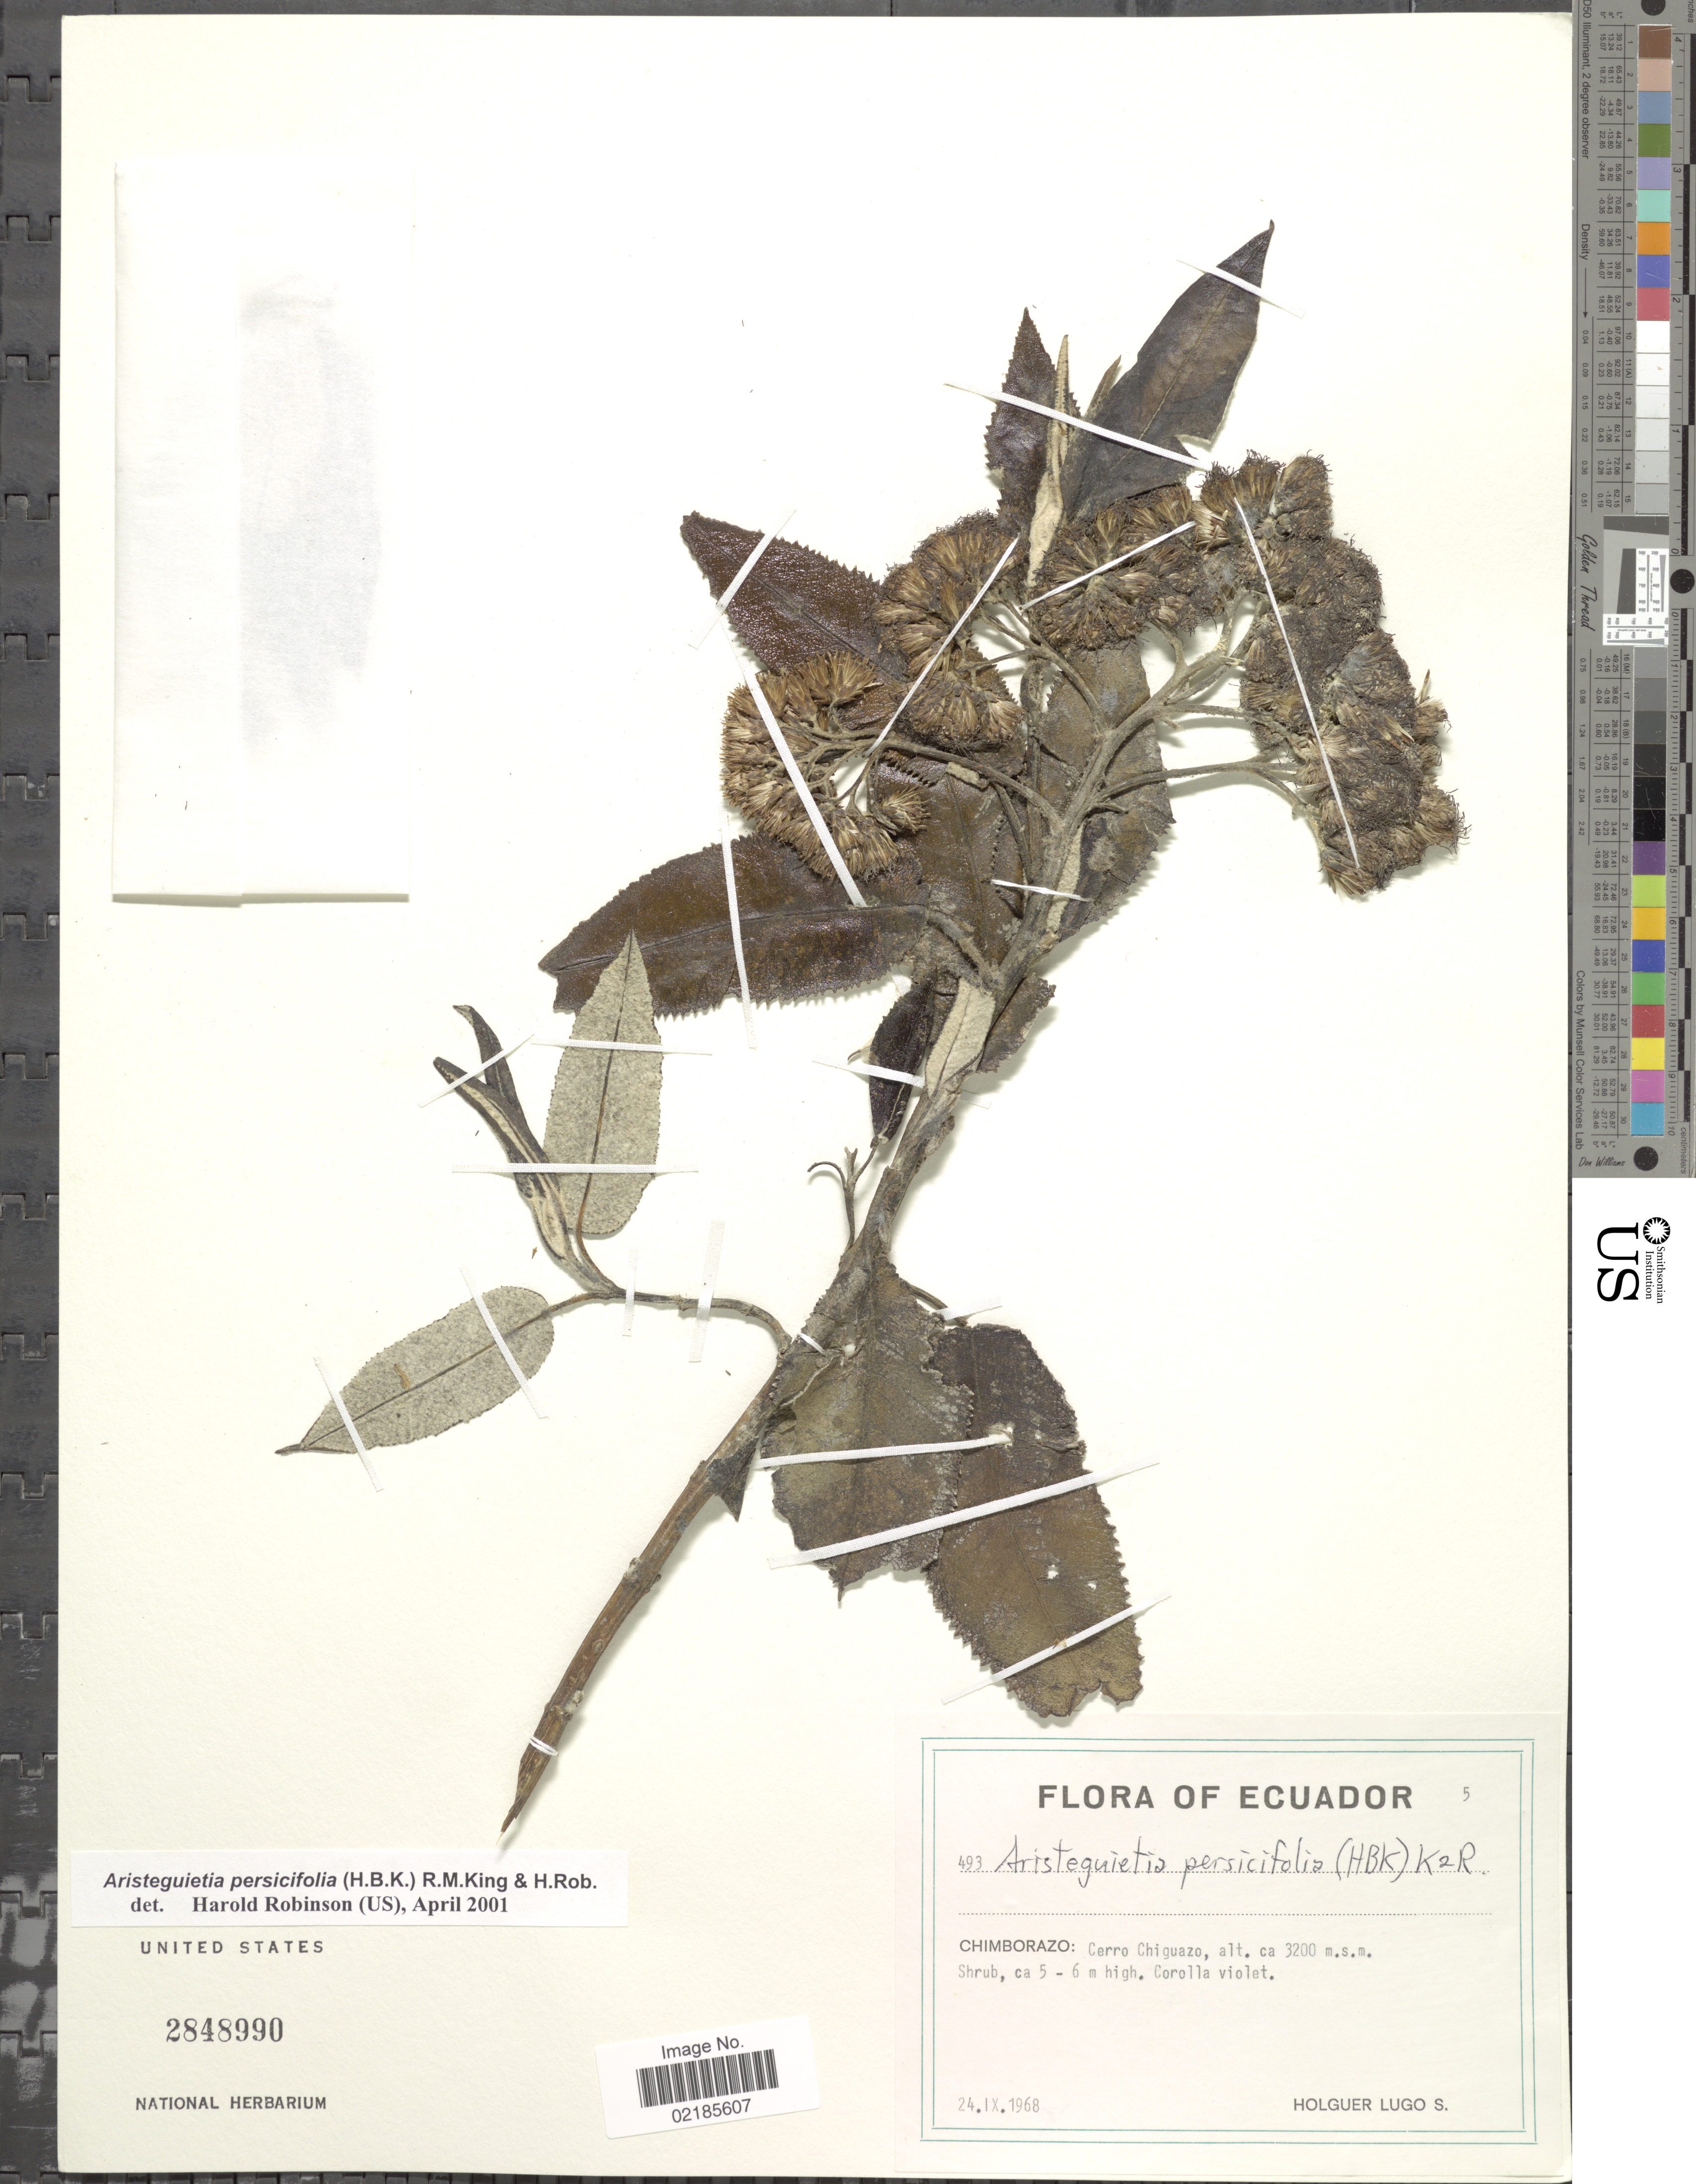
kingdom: Plantae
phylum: Tracheophyta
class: Magnoliopsida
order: Asterales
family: Asteraceae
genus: Aristeguietia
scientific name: Aristeguietia persicifolia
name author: (Kunth) R.M. King & H. Rob.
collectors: H. Lugo S.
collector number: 493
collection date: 1968-09-24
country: Ecuador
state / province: Chimborazo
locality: Cerro Chiguazo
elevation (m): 3200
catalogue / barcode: US 2848990